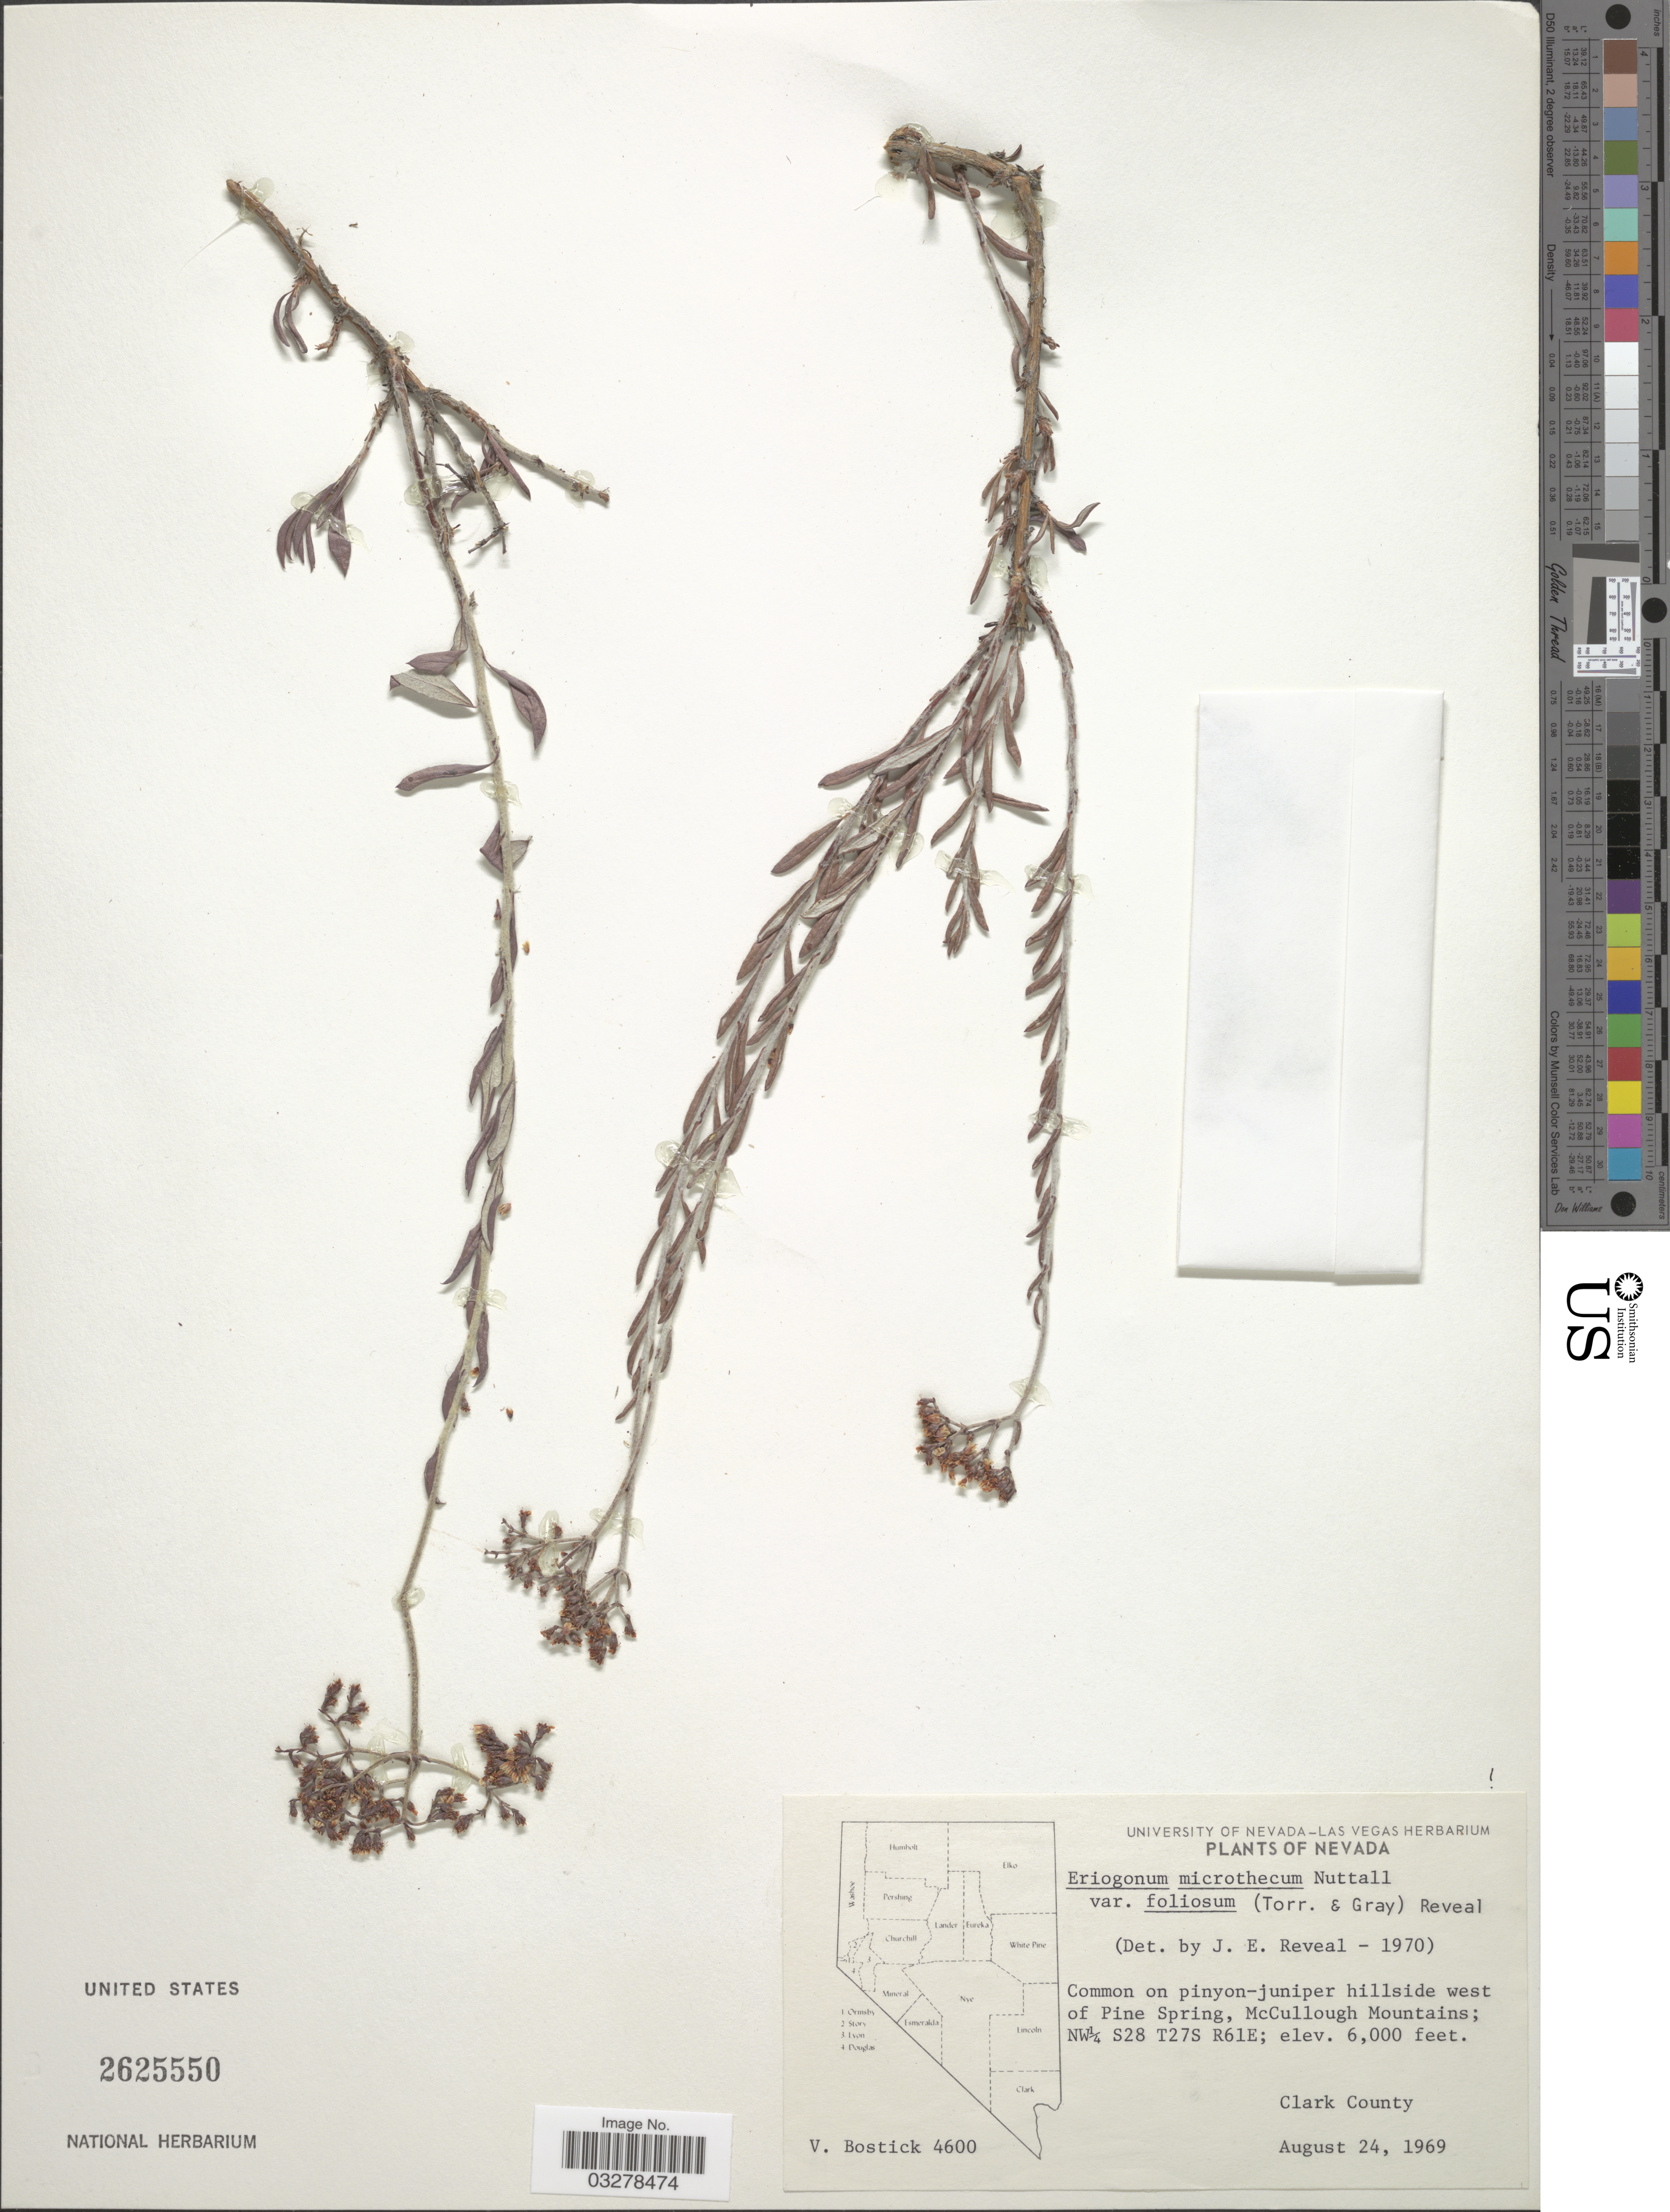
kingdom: Plantae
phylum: Tracheophyta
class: Magnoliopsida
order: Caryophyllales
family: Polygonaceae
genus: Eriogonum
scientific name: Eriogonum microtheca var. foliosum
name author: (Torr. & A. Gray) Reveal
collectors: V. Bostick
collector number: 4600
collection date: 1969-08-24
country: United States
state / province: Nevada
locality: Hillside west of Pine Spring, McCullough Mountains; NW¼ S28 T27S R61E. Clark County.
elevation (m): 1829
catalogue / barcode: US 2625550